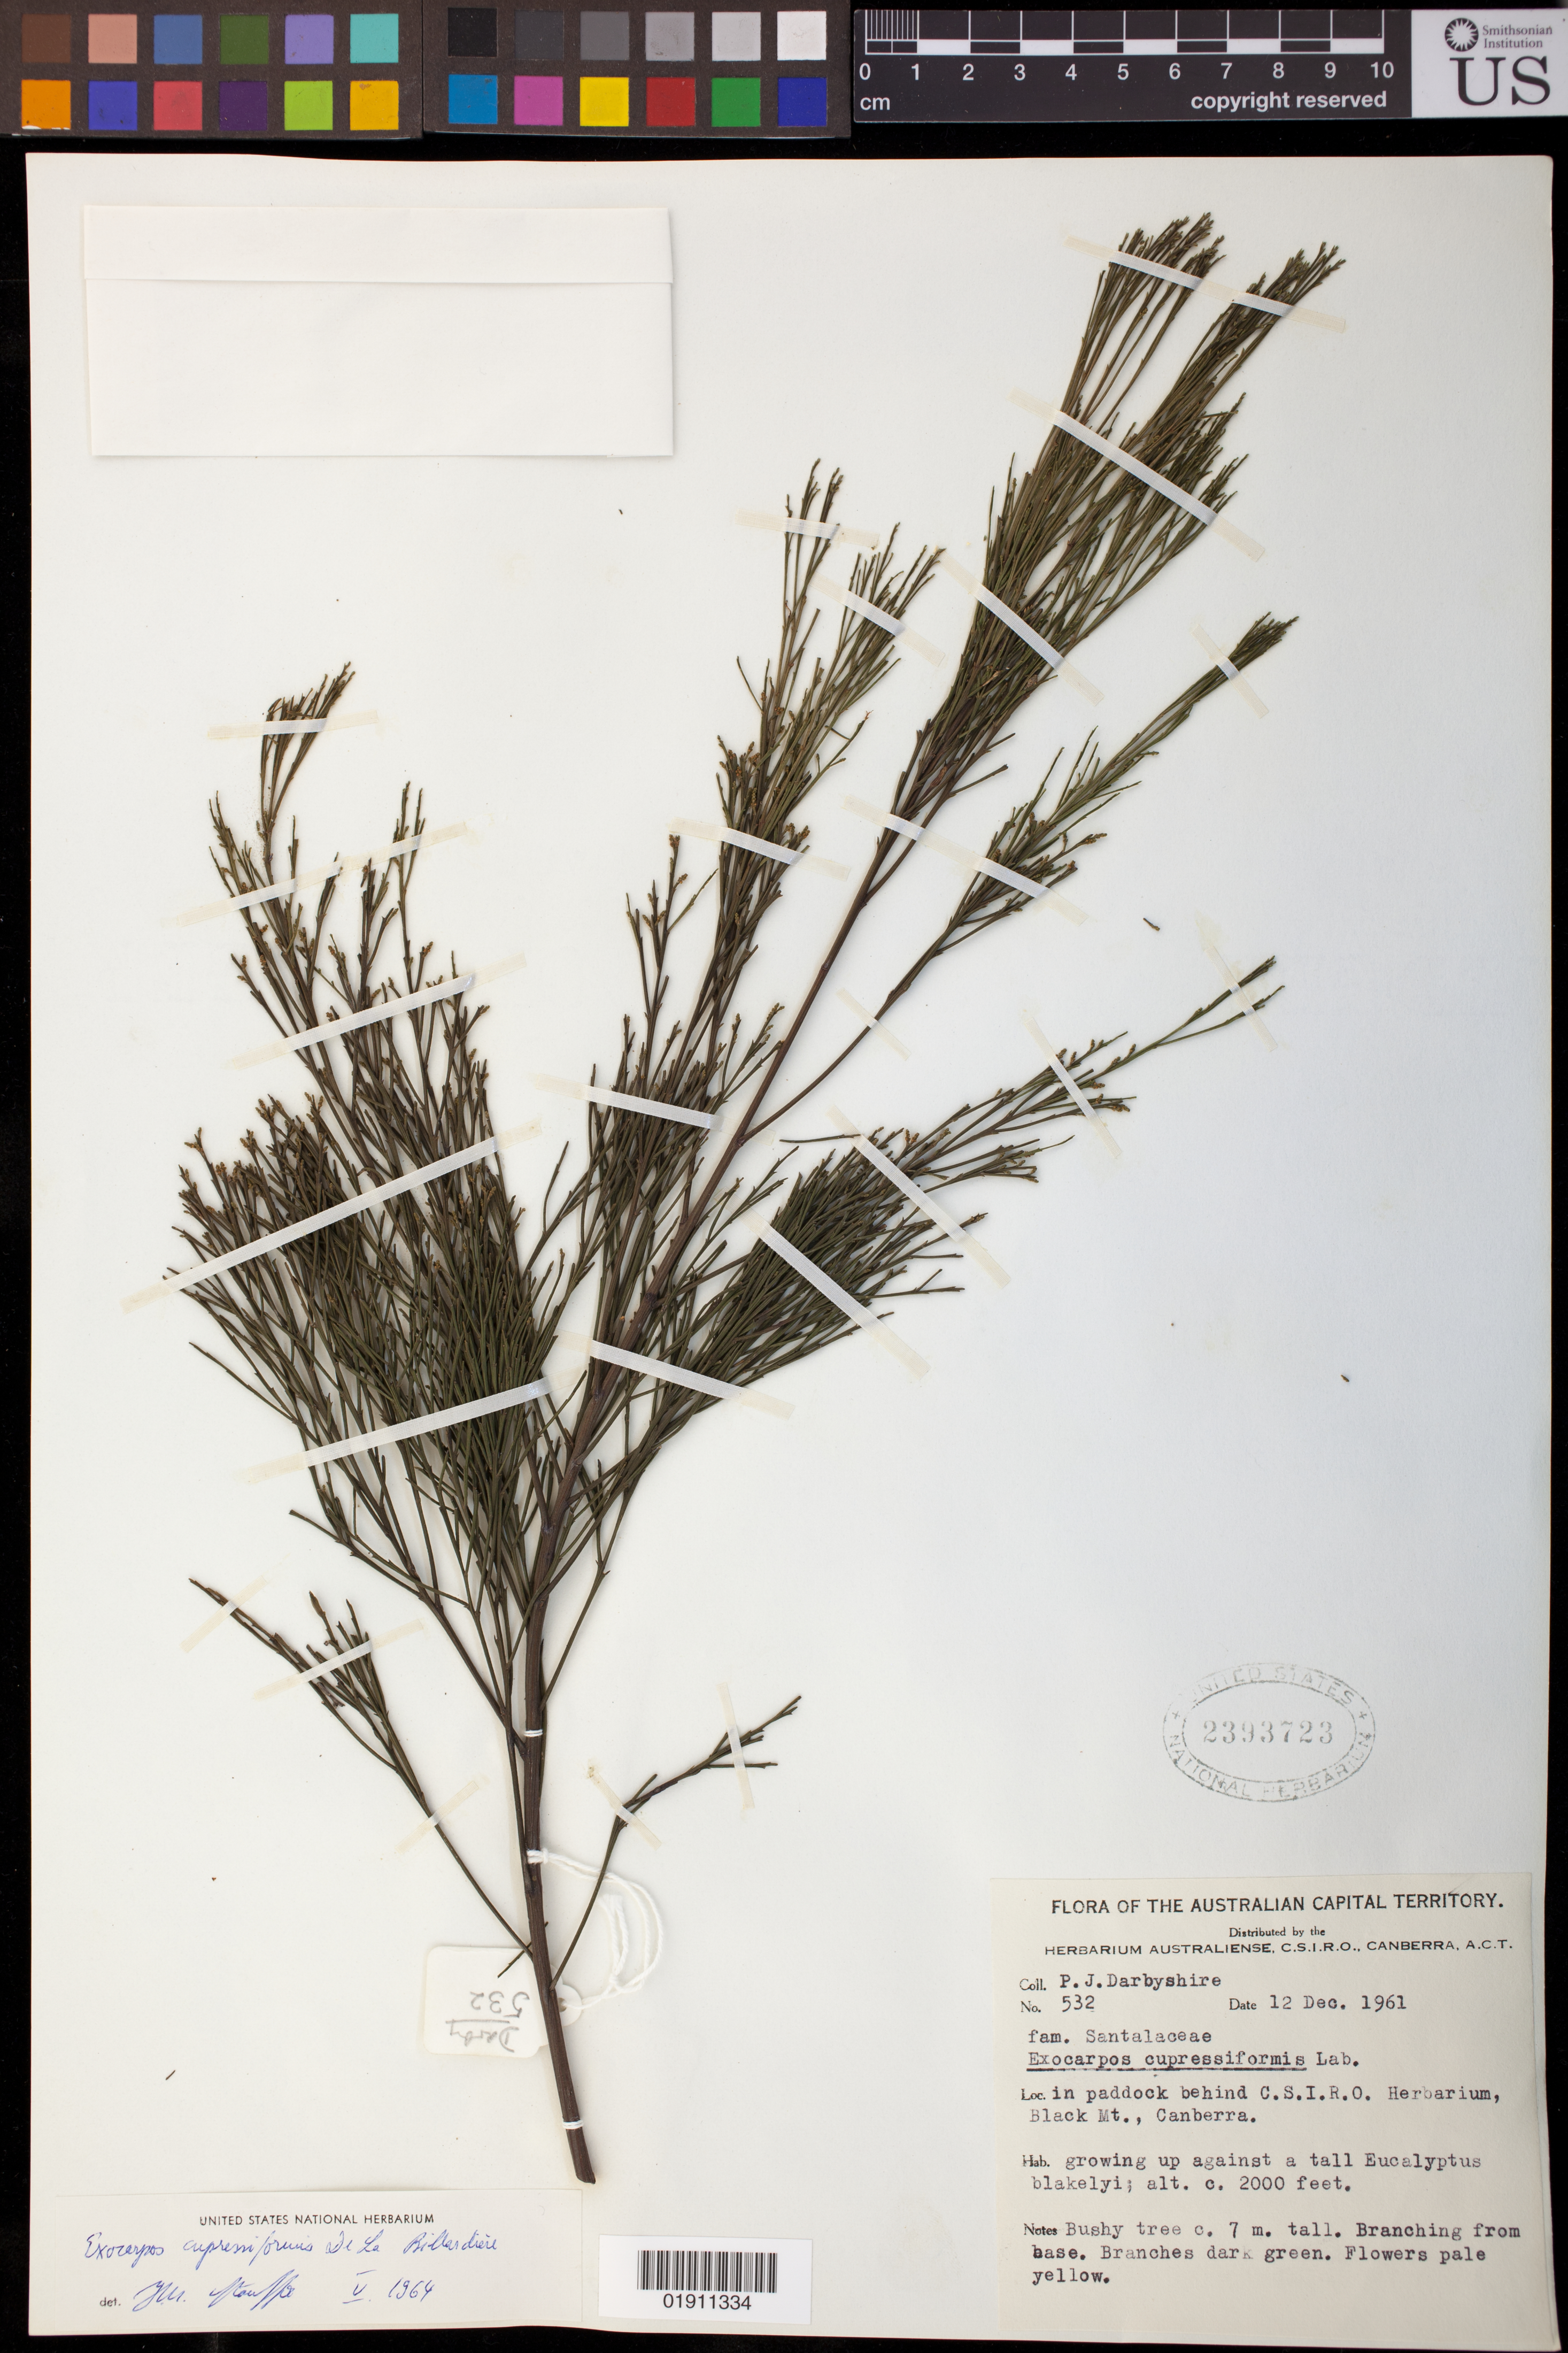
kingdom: Plantae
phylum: Tracheophyta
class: Magnoliopsida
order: Santalales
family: Santalaceae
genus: Exocarpos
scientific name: Exocarpos cupressiformis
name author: Labill.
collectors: P. Darbyshire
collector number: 532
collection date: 1961-12-12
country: Australia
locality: in paddock behind C.S.I.R.O. Herbarium, Black Mt., Canberra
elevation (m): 610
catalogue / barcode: US 2393723